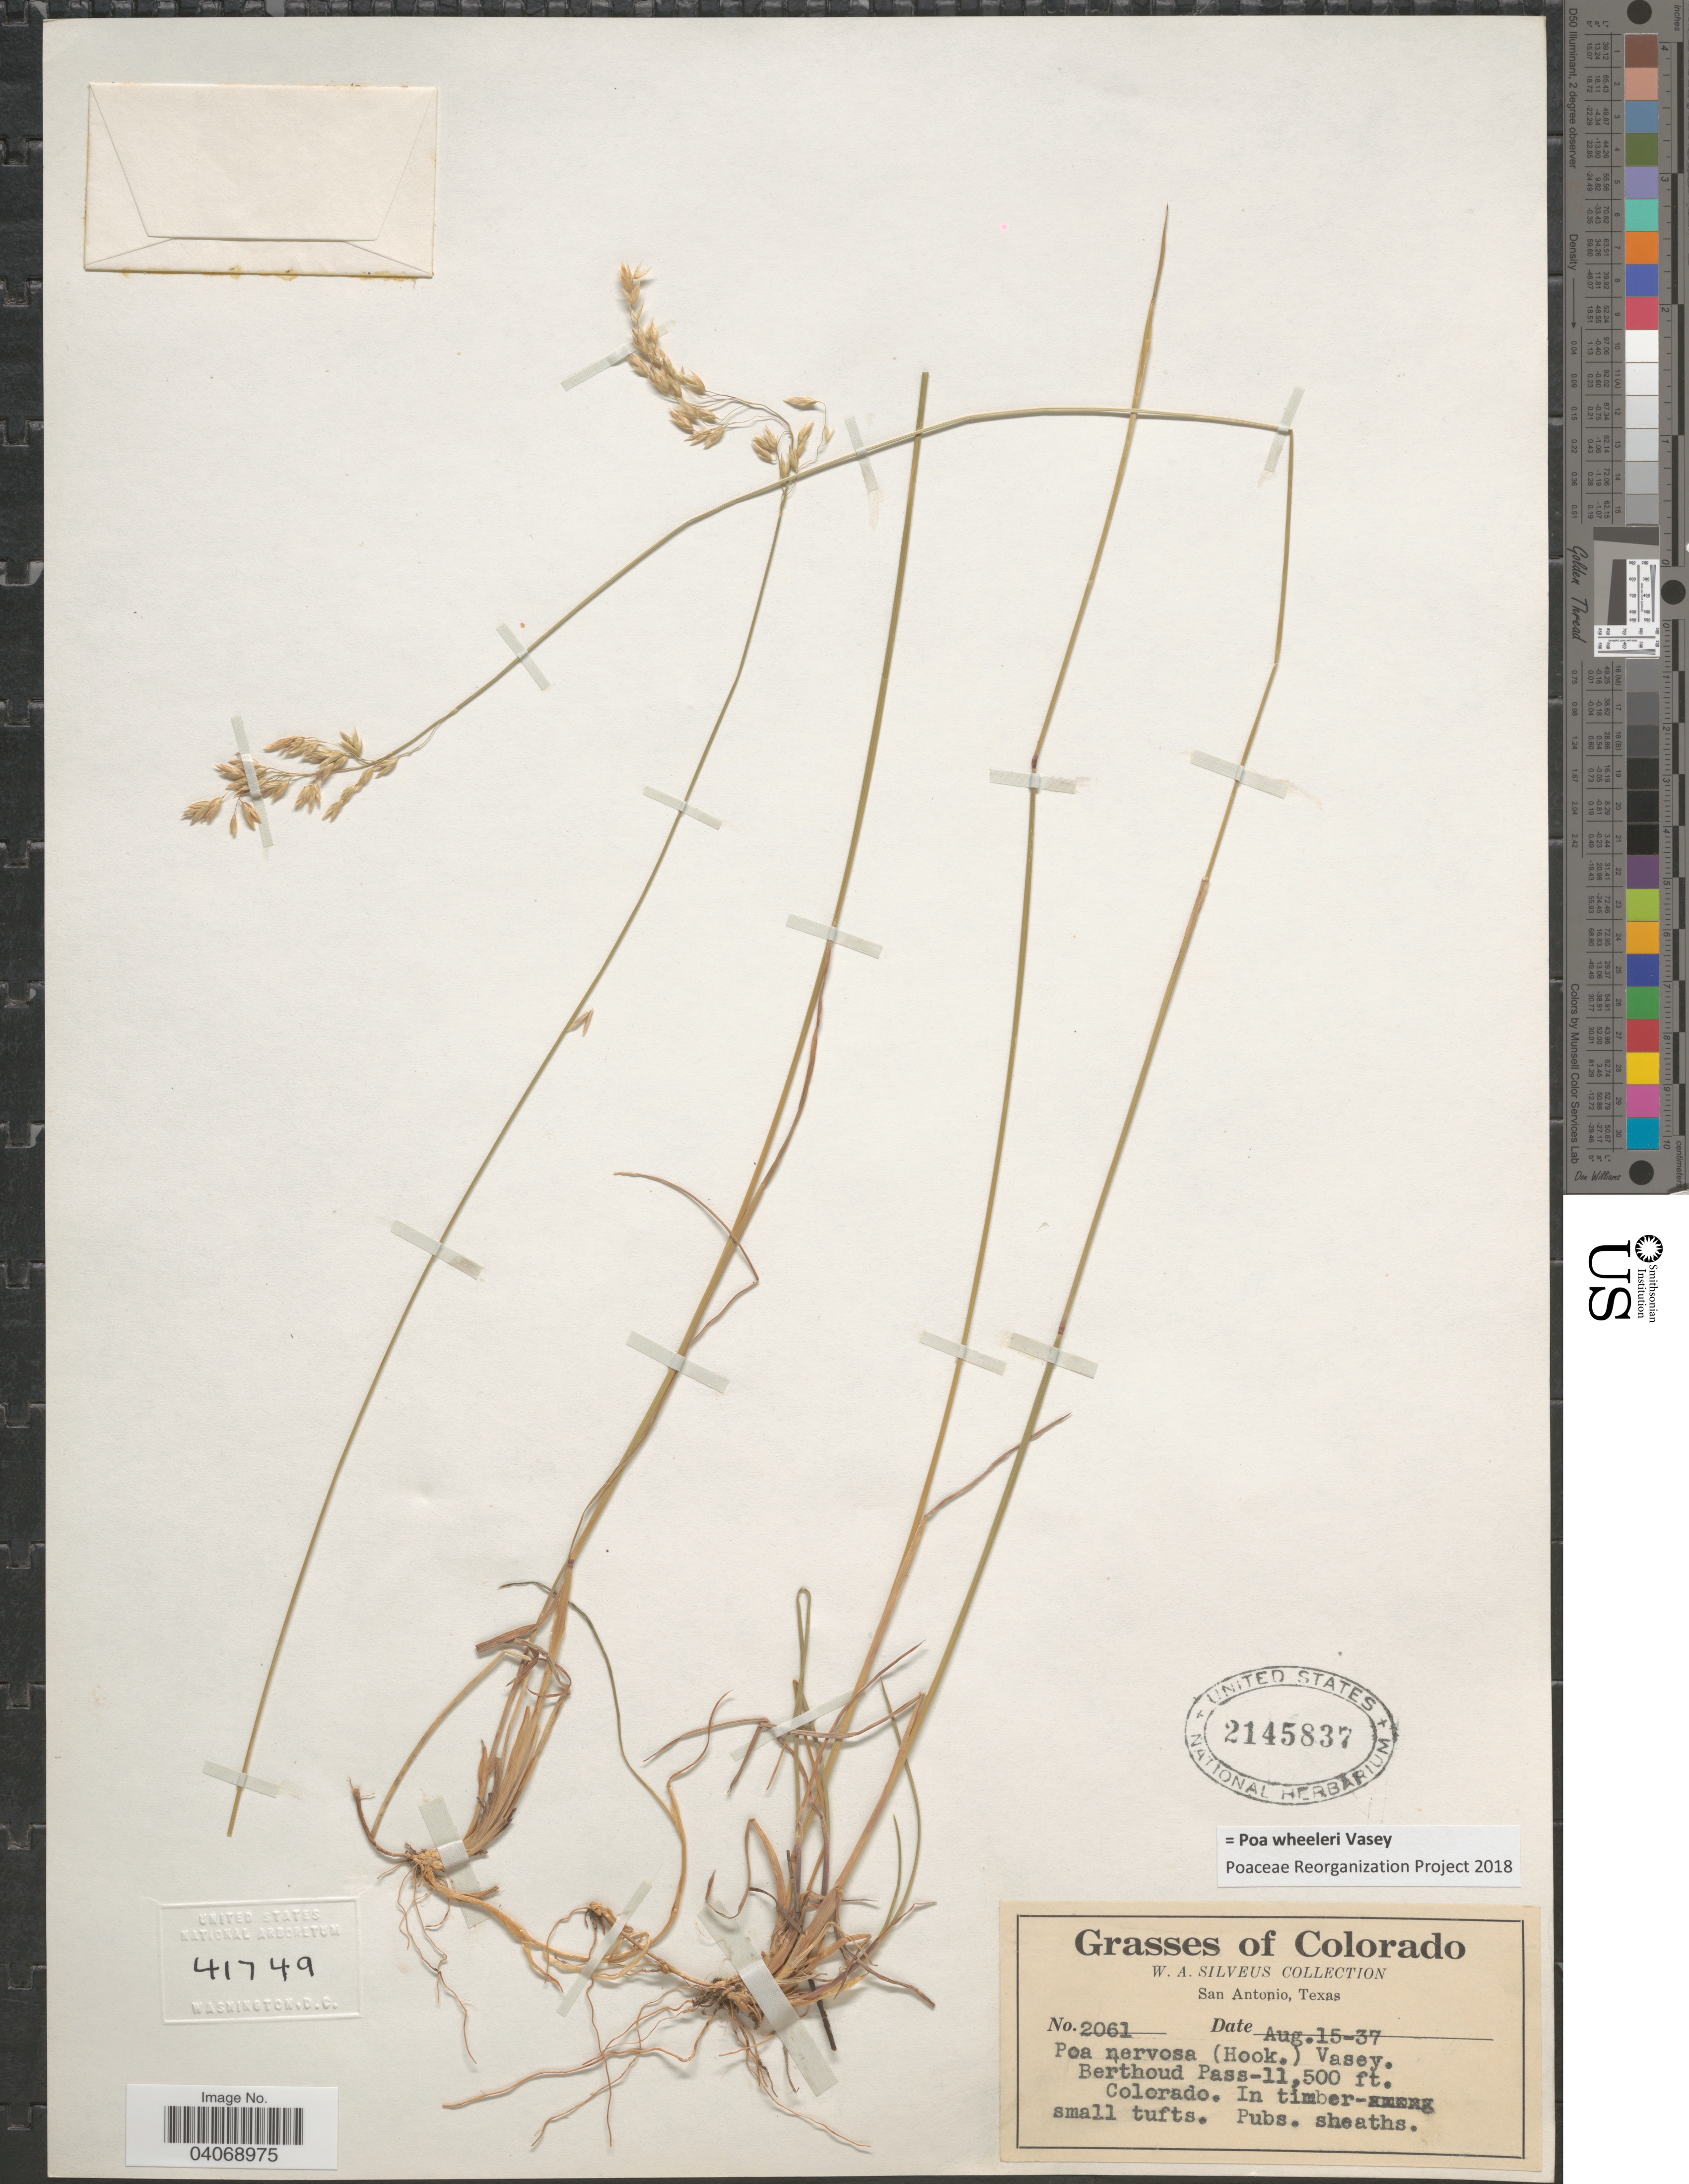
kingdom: Plantae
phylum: Tracheophyta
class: Liliopsida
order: Poales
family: Poaceae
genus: Poa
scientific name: Poa wheeleri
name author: Vasey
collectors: W. Silveus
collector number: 2061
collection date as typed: Transcribed d/m/y: 15/8/37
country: United States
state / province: Colorado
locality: Berthoud Pass. In timber-small tufts.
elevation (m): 3505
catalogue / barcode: US 2145837